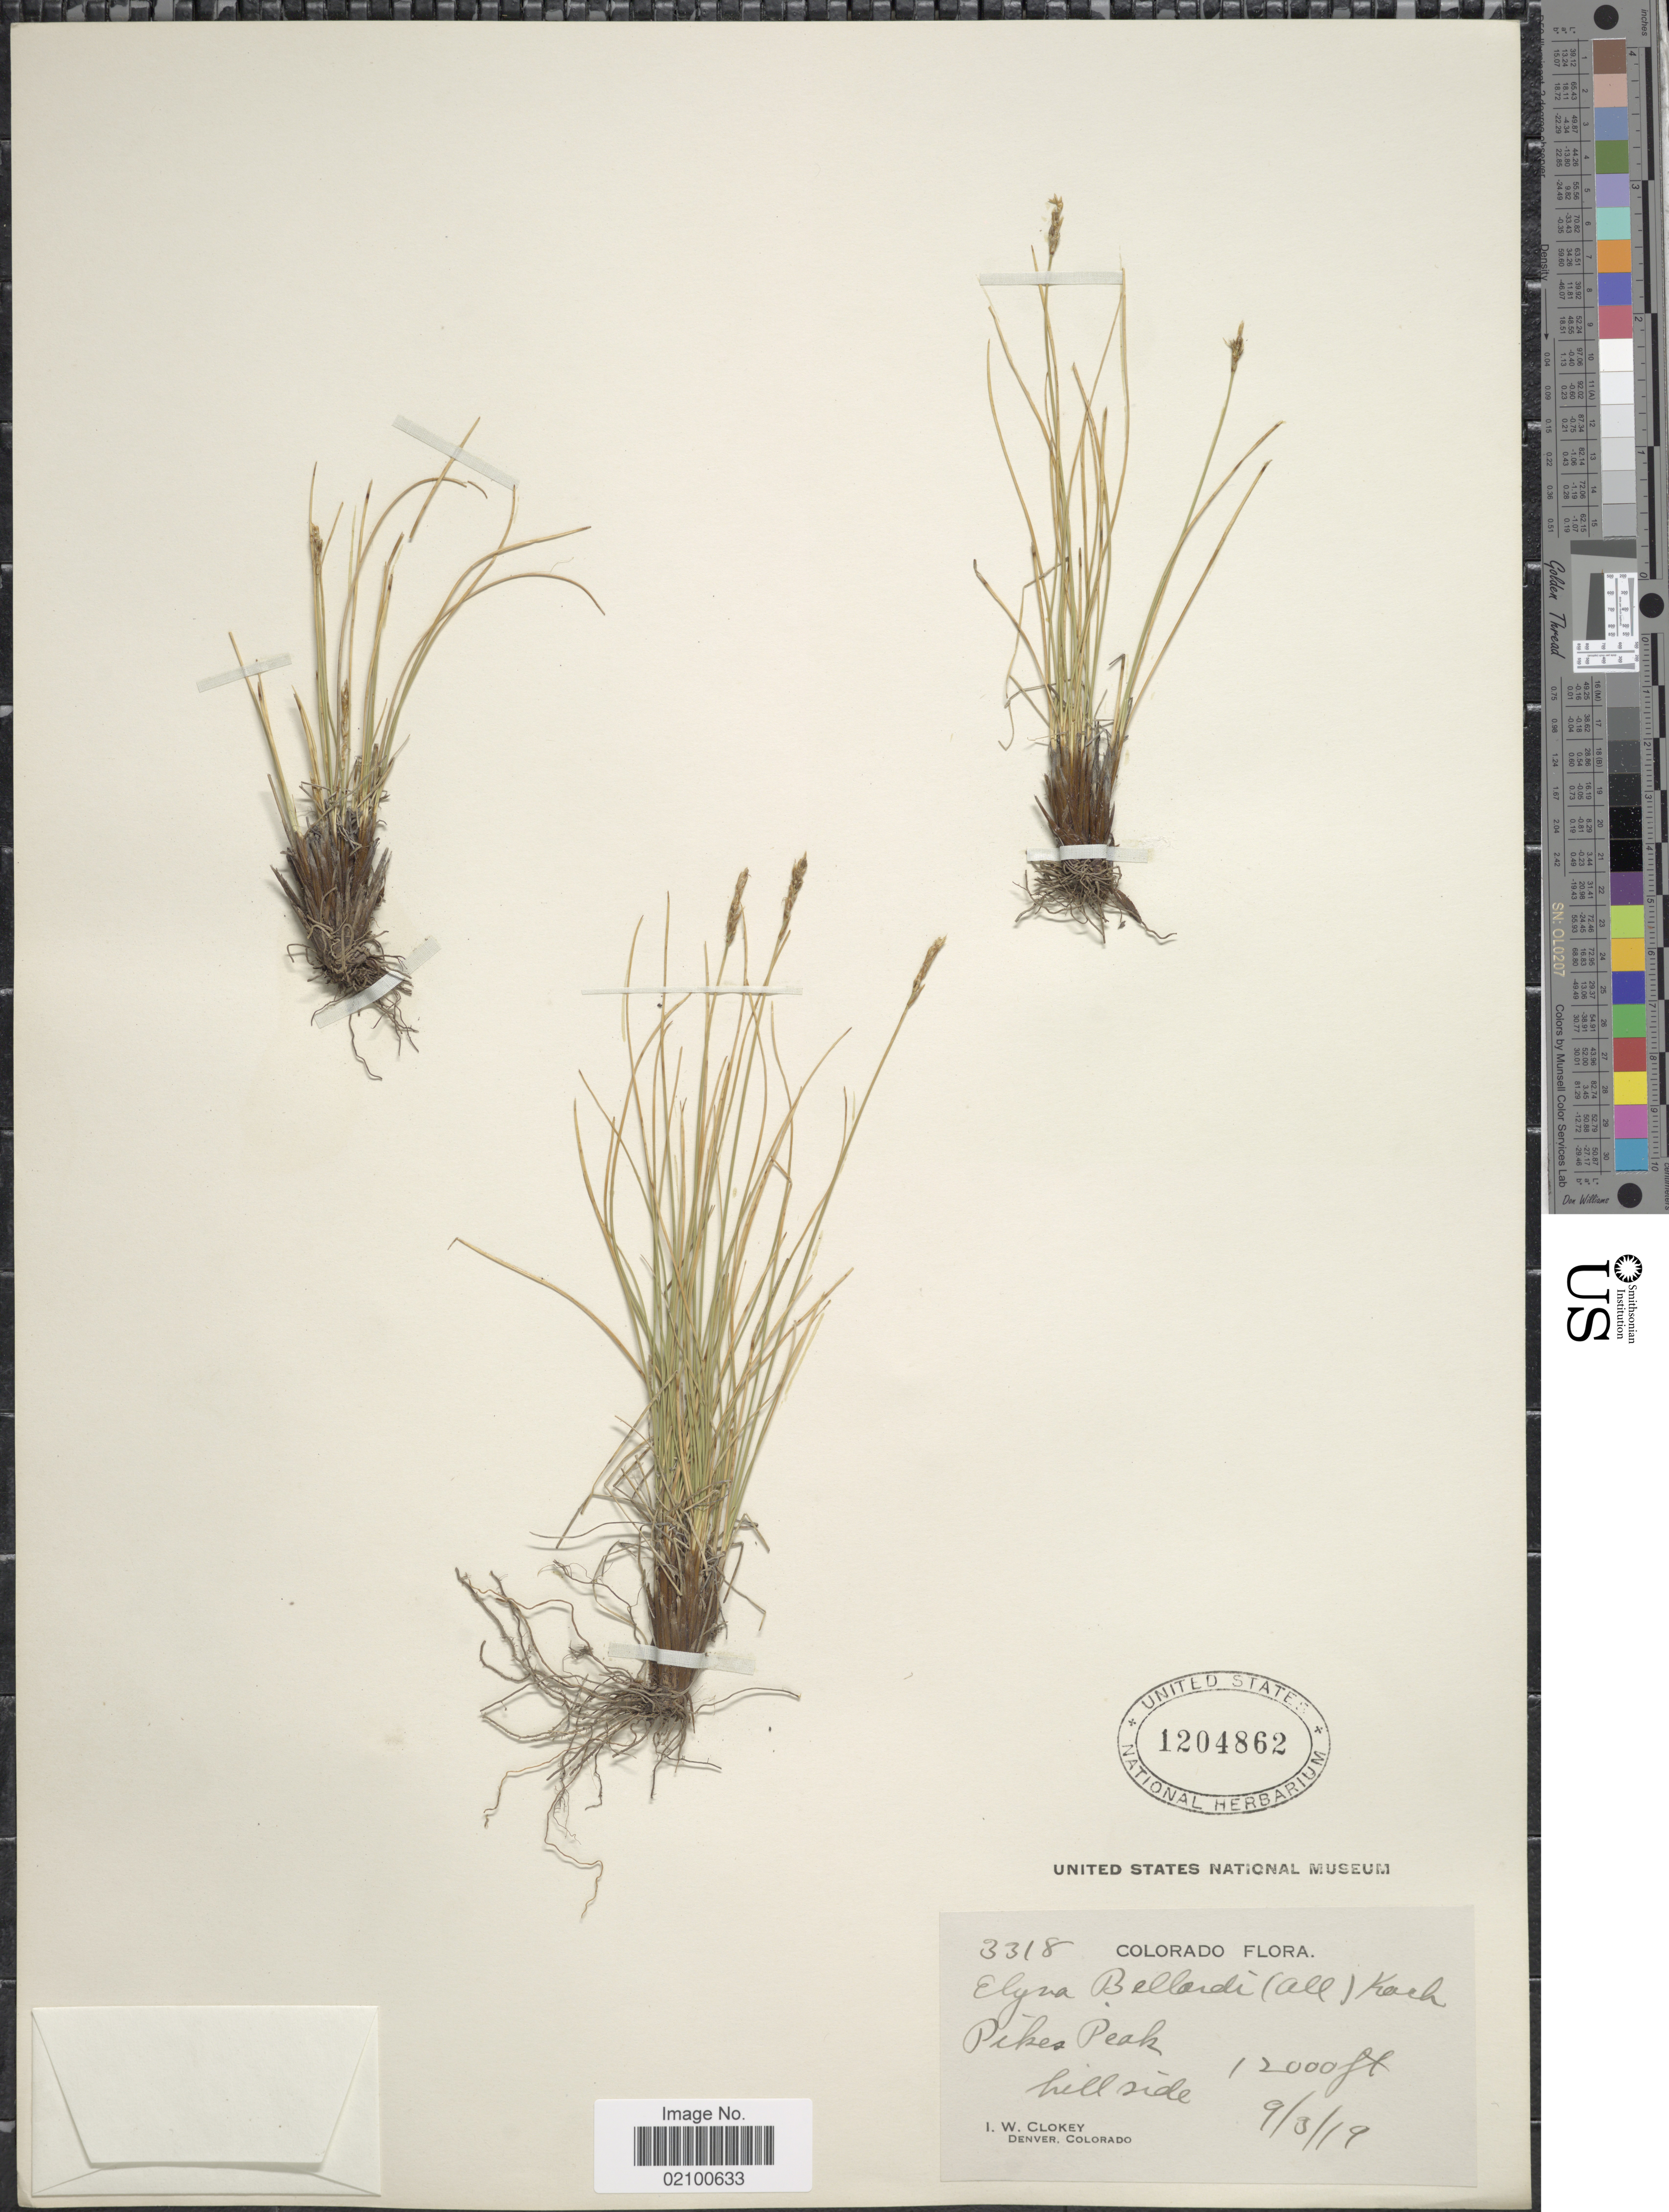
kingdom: Plantae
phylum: Tracheophyta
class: Liliopsida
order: Poales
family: Cyperaceae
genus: Carex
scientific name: Carex myosuroides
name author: Vill.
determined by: Strong, M. T., (US), Smithsonian Institution - National Museum of Natural History (UNITED STATES)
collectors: I. W. Clokey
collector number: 3318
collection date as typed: Transcribed d/m/y: 3/9/19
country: United States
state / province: Colorado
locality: Pikes Peak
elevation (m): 3658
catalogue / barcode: US 1204862